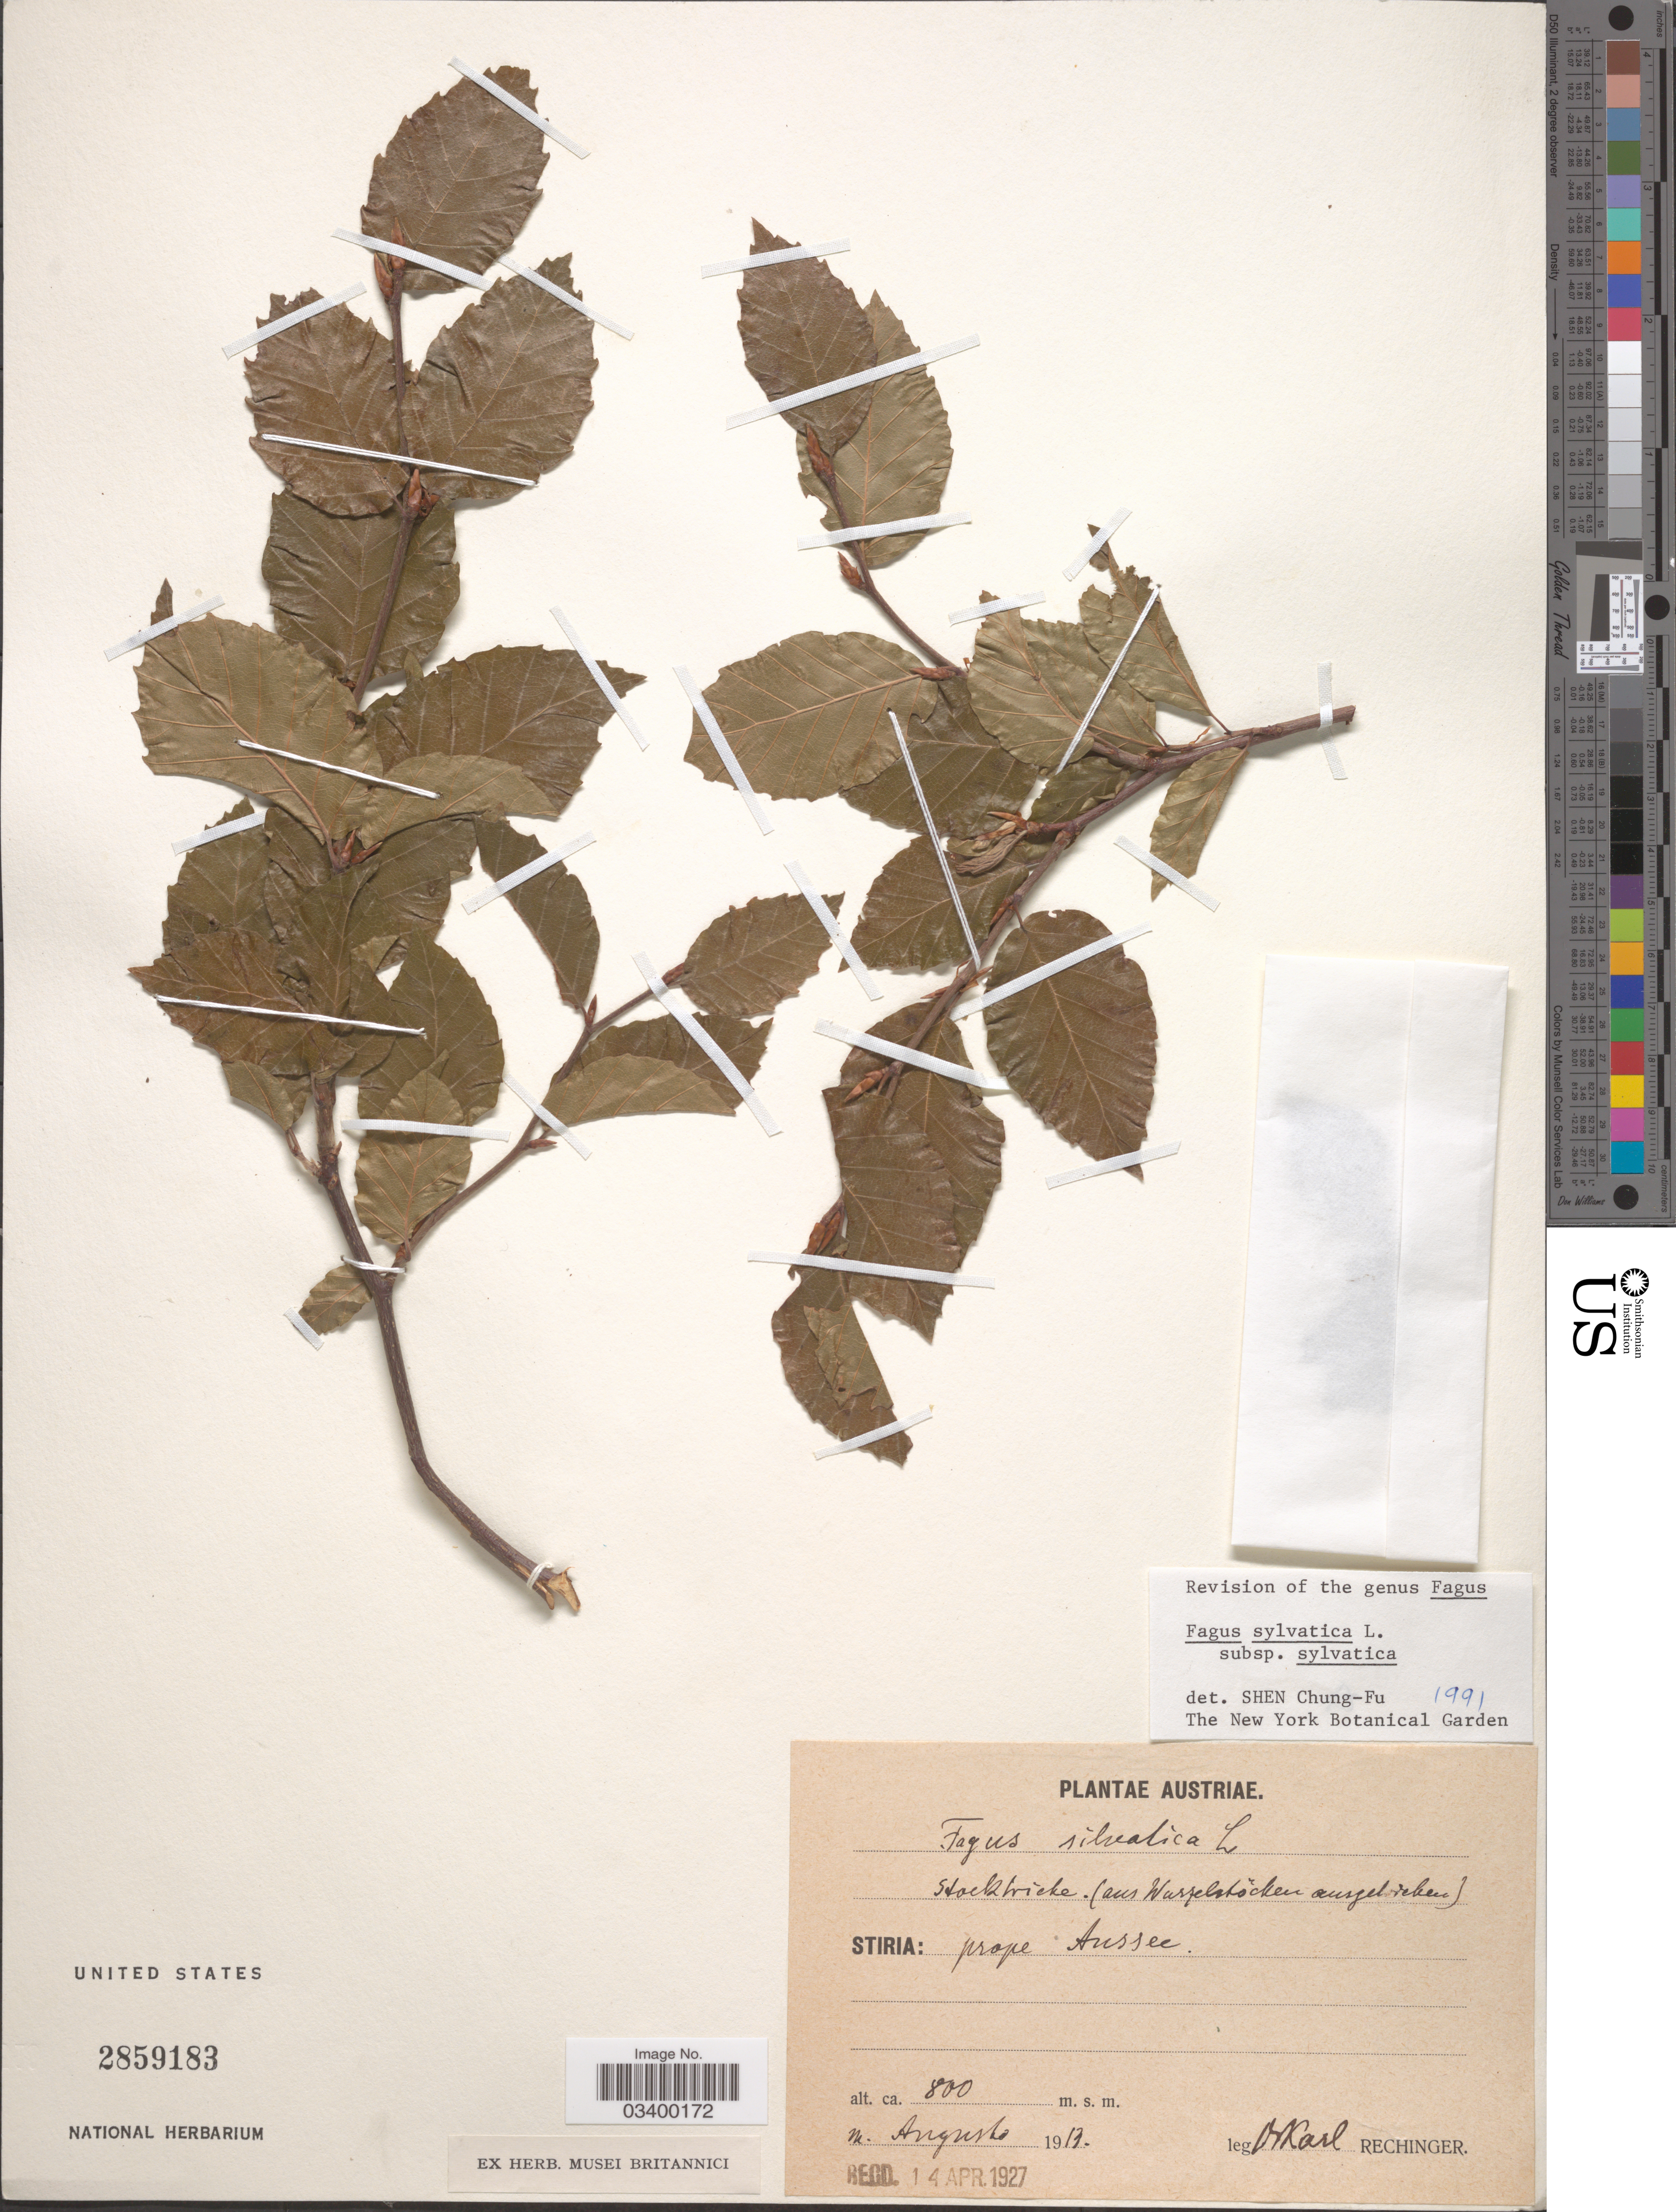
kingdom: Plantae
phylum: Tracheophyta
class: Magnoliopsida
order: Fagales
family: Fagaceae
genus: Fagus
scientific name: Fagus sylvatica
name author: L.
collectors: K. Rechinger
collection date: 1917-08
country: Austria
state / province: Steiermark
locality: Stiria: prope Aussee.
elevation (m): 800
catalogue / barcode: US 2859183